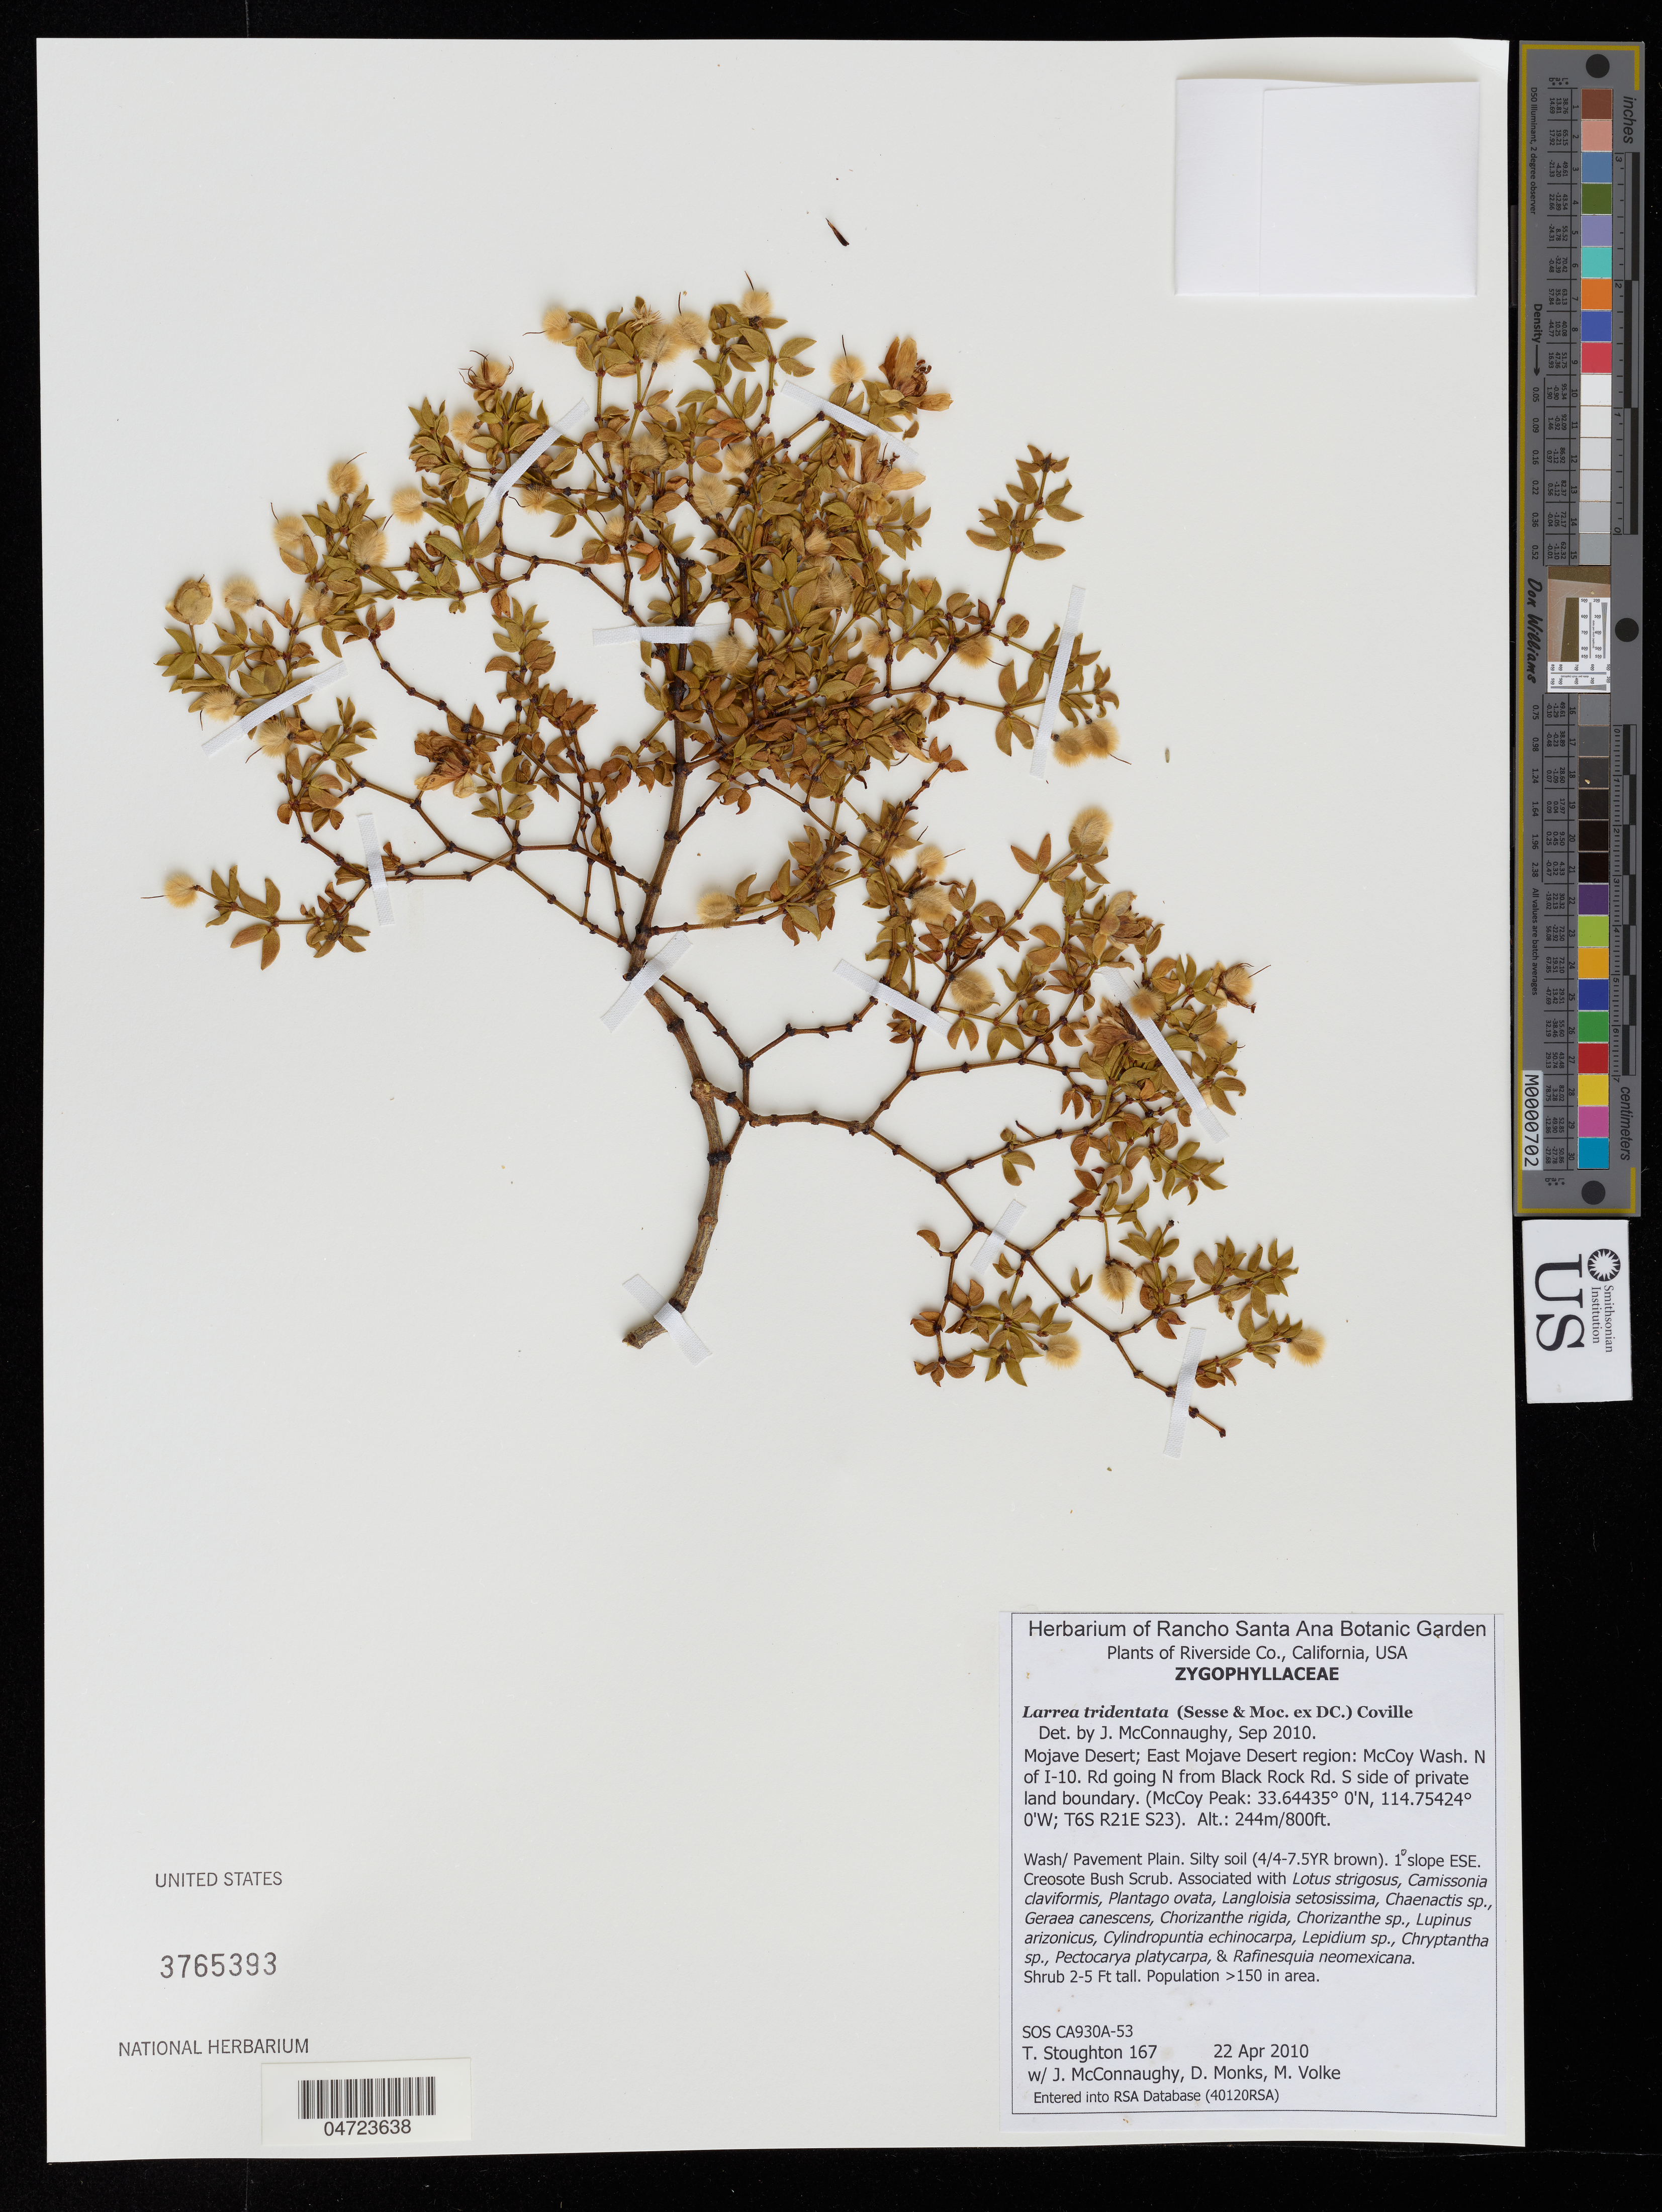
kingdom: Plantae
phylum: Tracheophyta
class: Magnoliopsida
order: Zygophyllales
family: Zygophyllaceae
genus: Larrea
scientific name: Larrea tridentata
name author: (Sessé & Moc. ex DC.) Coville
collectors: T. Stoughton, J. McConnaughy, D. Monks & M. Volke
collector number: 167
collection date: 2010-04-22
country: United States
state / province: California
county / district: Riverside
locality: Riverside Co. Mojave Desert; East Mojave Desert region: McCoy Wash. N of I-10. Rd going N from Black Rock Rd. S side of private land boundary. (McCoy Peak: T6S R21E S23).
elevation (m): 244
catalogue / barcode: US 3765393